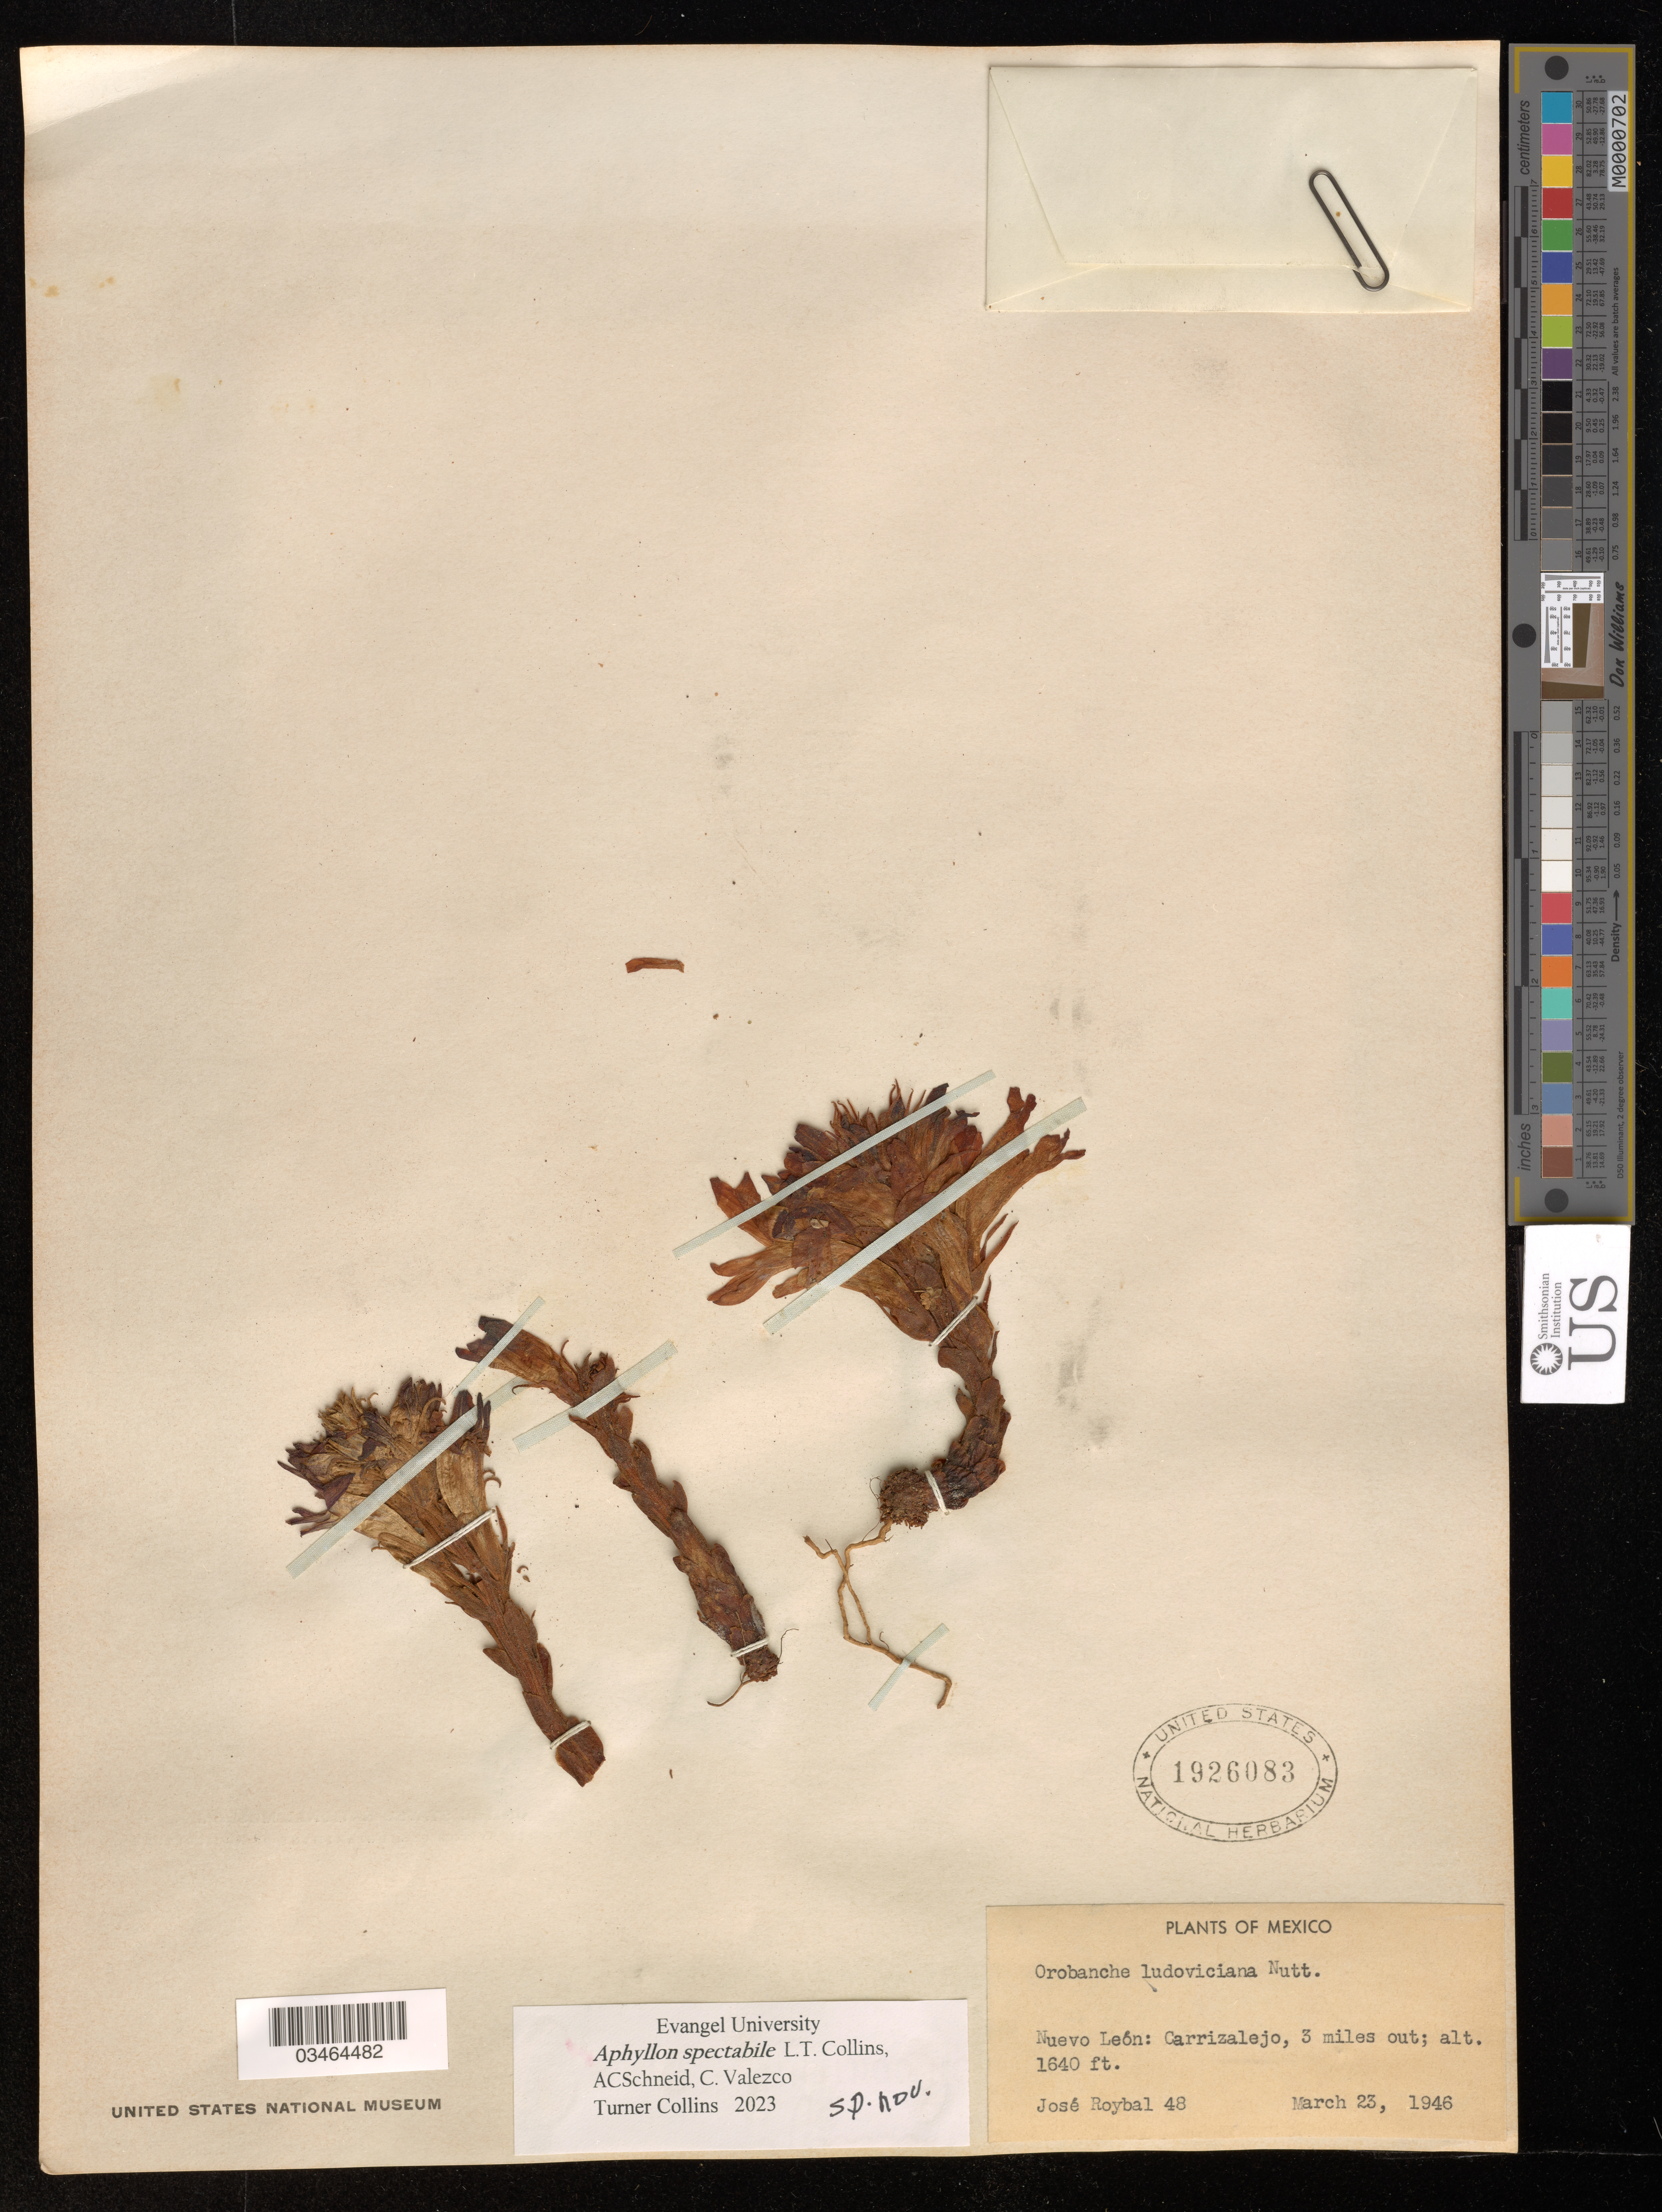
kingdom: Plantae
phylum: Tracheophyta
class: Magnoliopsida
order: Lamiales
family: Orobanchaceae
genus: Aphyllon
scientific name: Aphyllon spectabile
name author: L.T. Collins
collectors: J. Roybal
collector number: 48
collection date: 1946-03-23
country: Mexico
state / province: Nuevo León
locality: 3 miles out.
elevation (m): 500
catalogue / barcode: US 1926083